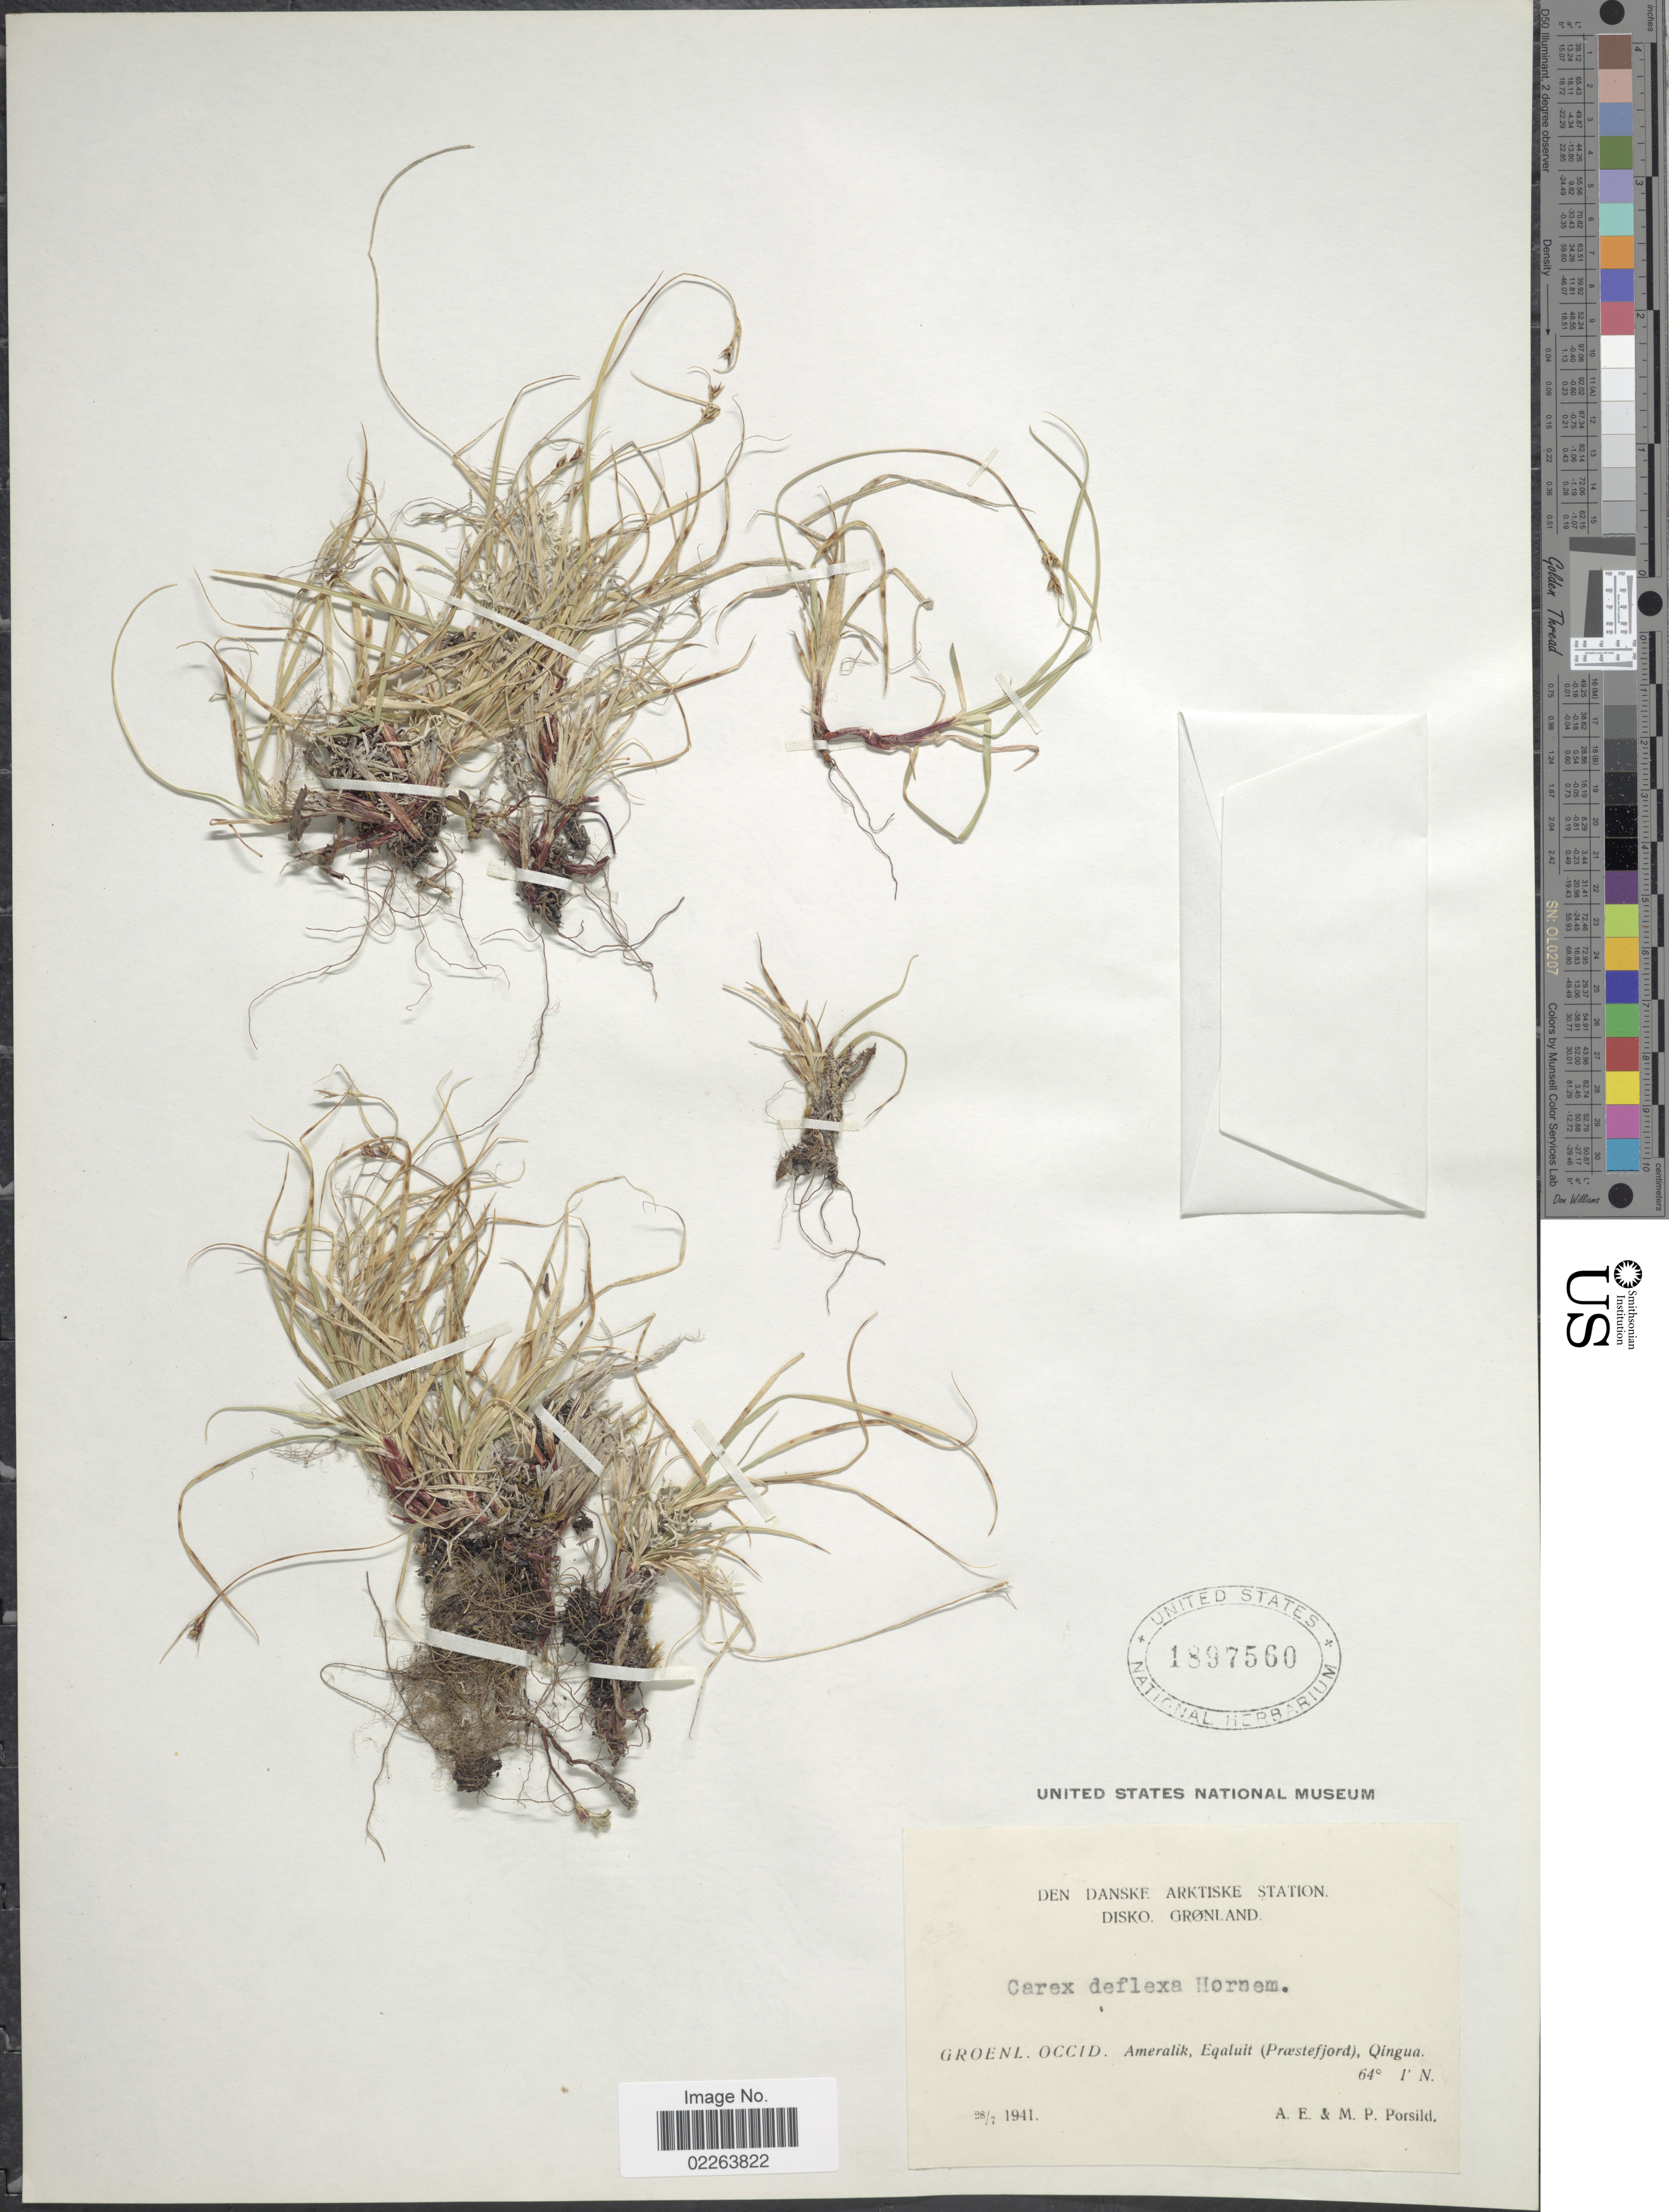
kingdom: Plantae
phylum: Tracheophyta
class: Liliopsida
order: Poales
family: Cyperaceae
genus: Carex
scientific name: Carex deflexa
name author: Hornem.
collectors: A. E. Porsild & M. P. Porsild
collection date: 1941-07-28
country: Greenland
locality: Disko. Groenl. Occid. Ameralik, Eqaluit (Praestefjord), Qingua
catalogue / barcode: US 1897560